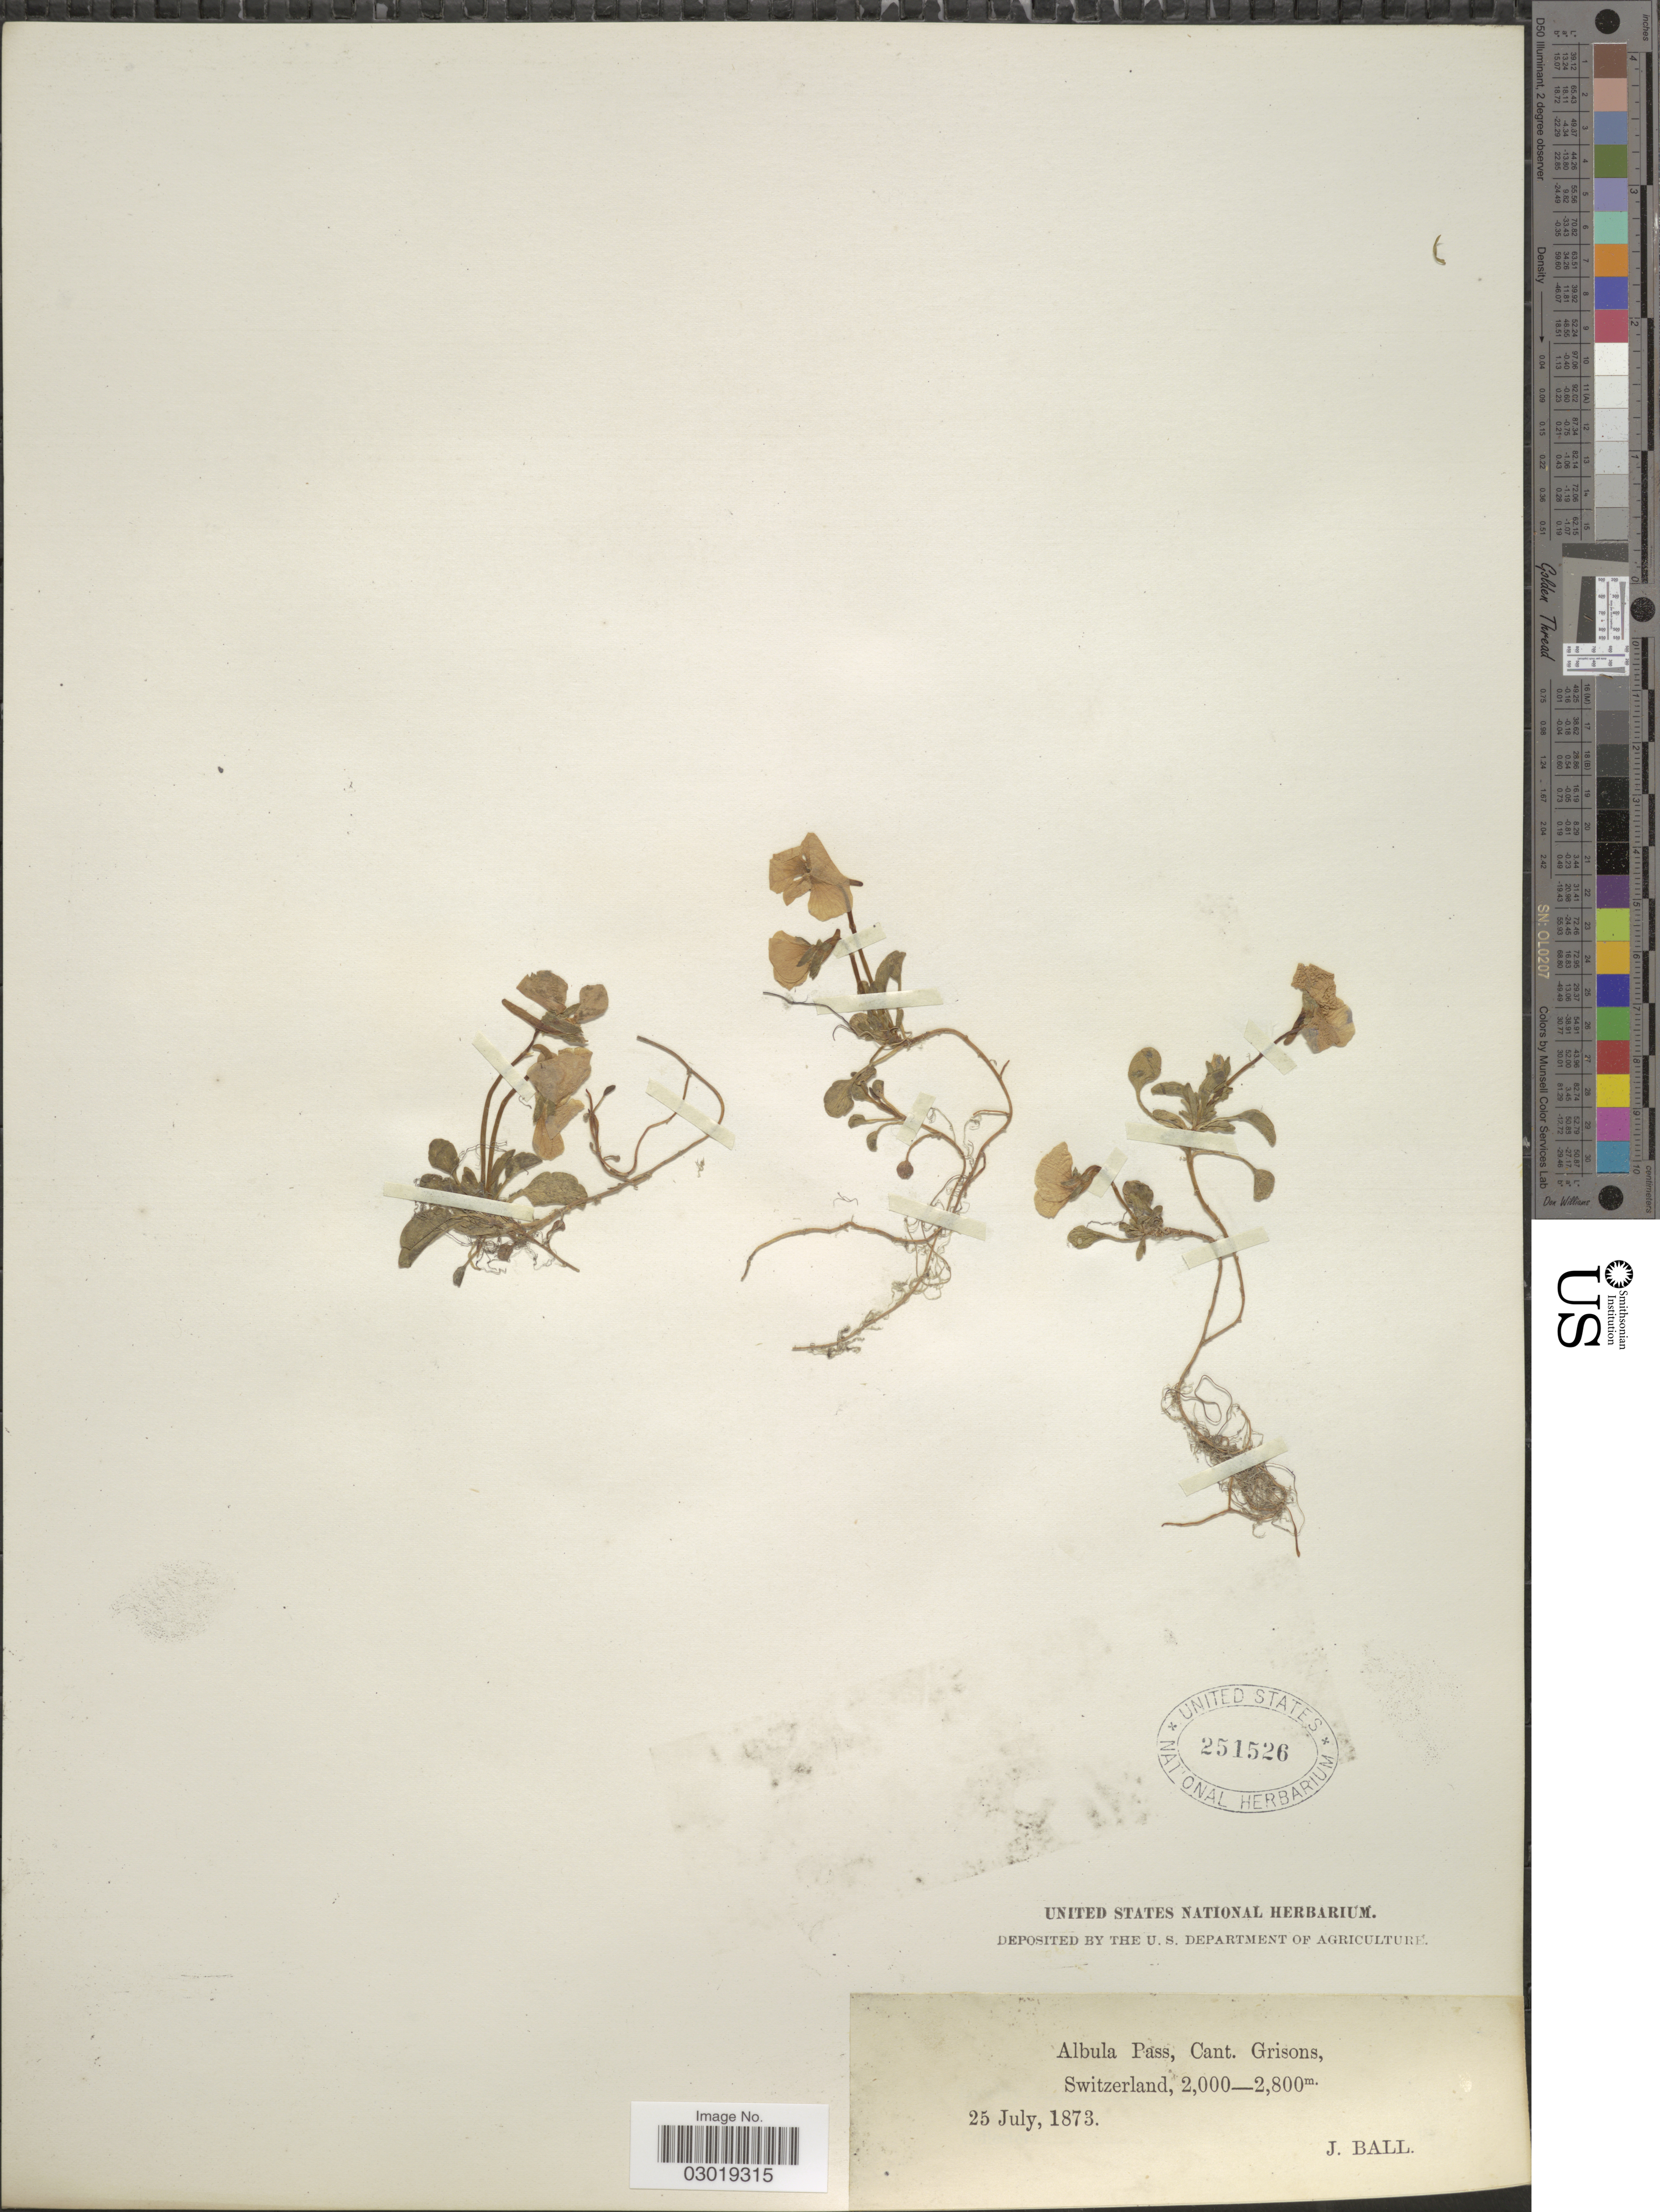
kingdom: Plantae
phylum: Tracheophyta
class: Magnoliopsida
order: Malpighiales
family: Violaceae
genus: Viola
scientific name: Viola sp.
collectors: J. Ball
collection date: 1873-07-25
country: Switzerland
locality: Albula Pass, Cant. Grisons.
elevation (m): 2000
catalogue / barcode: US 251526